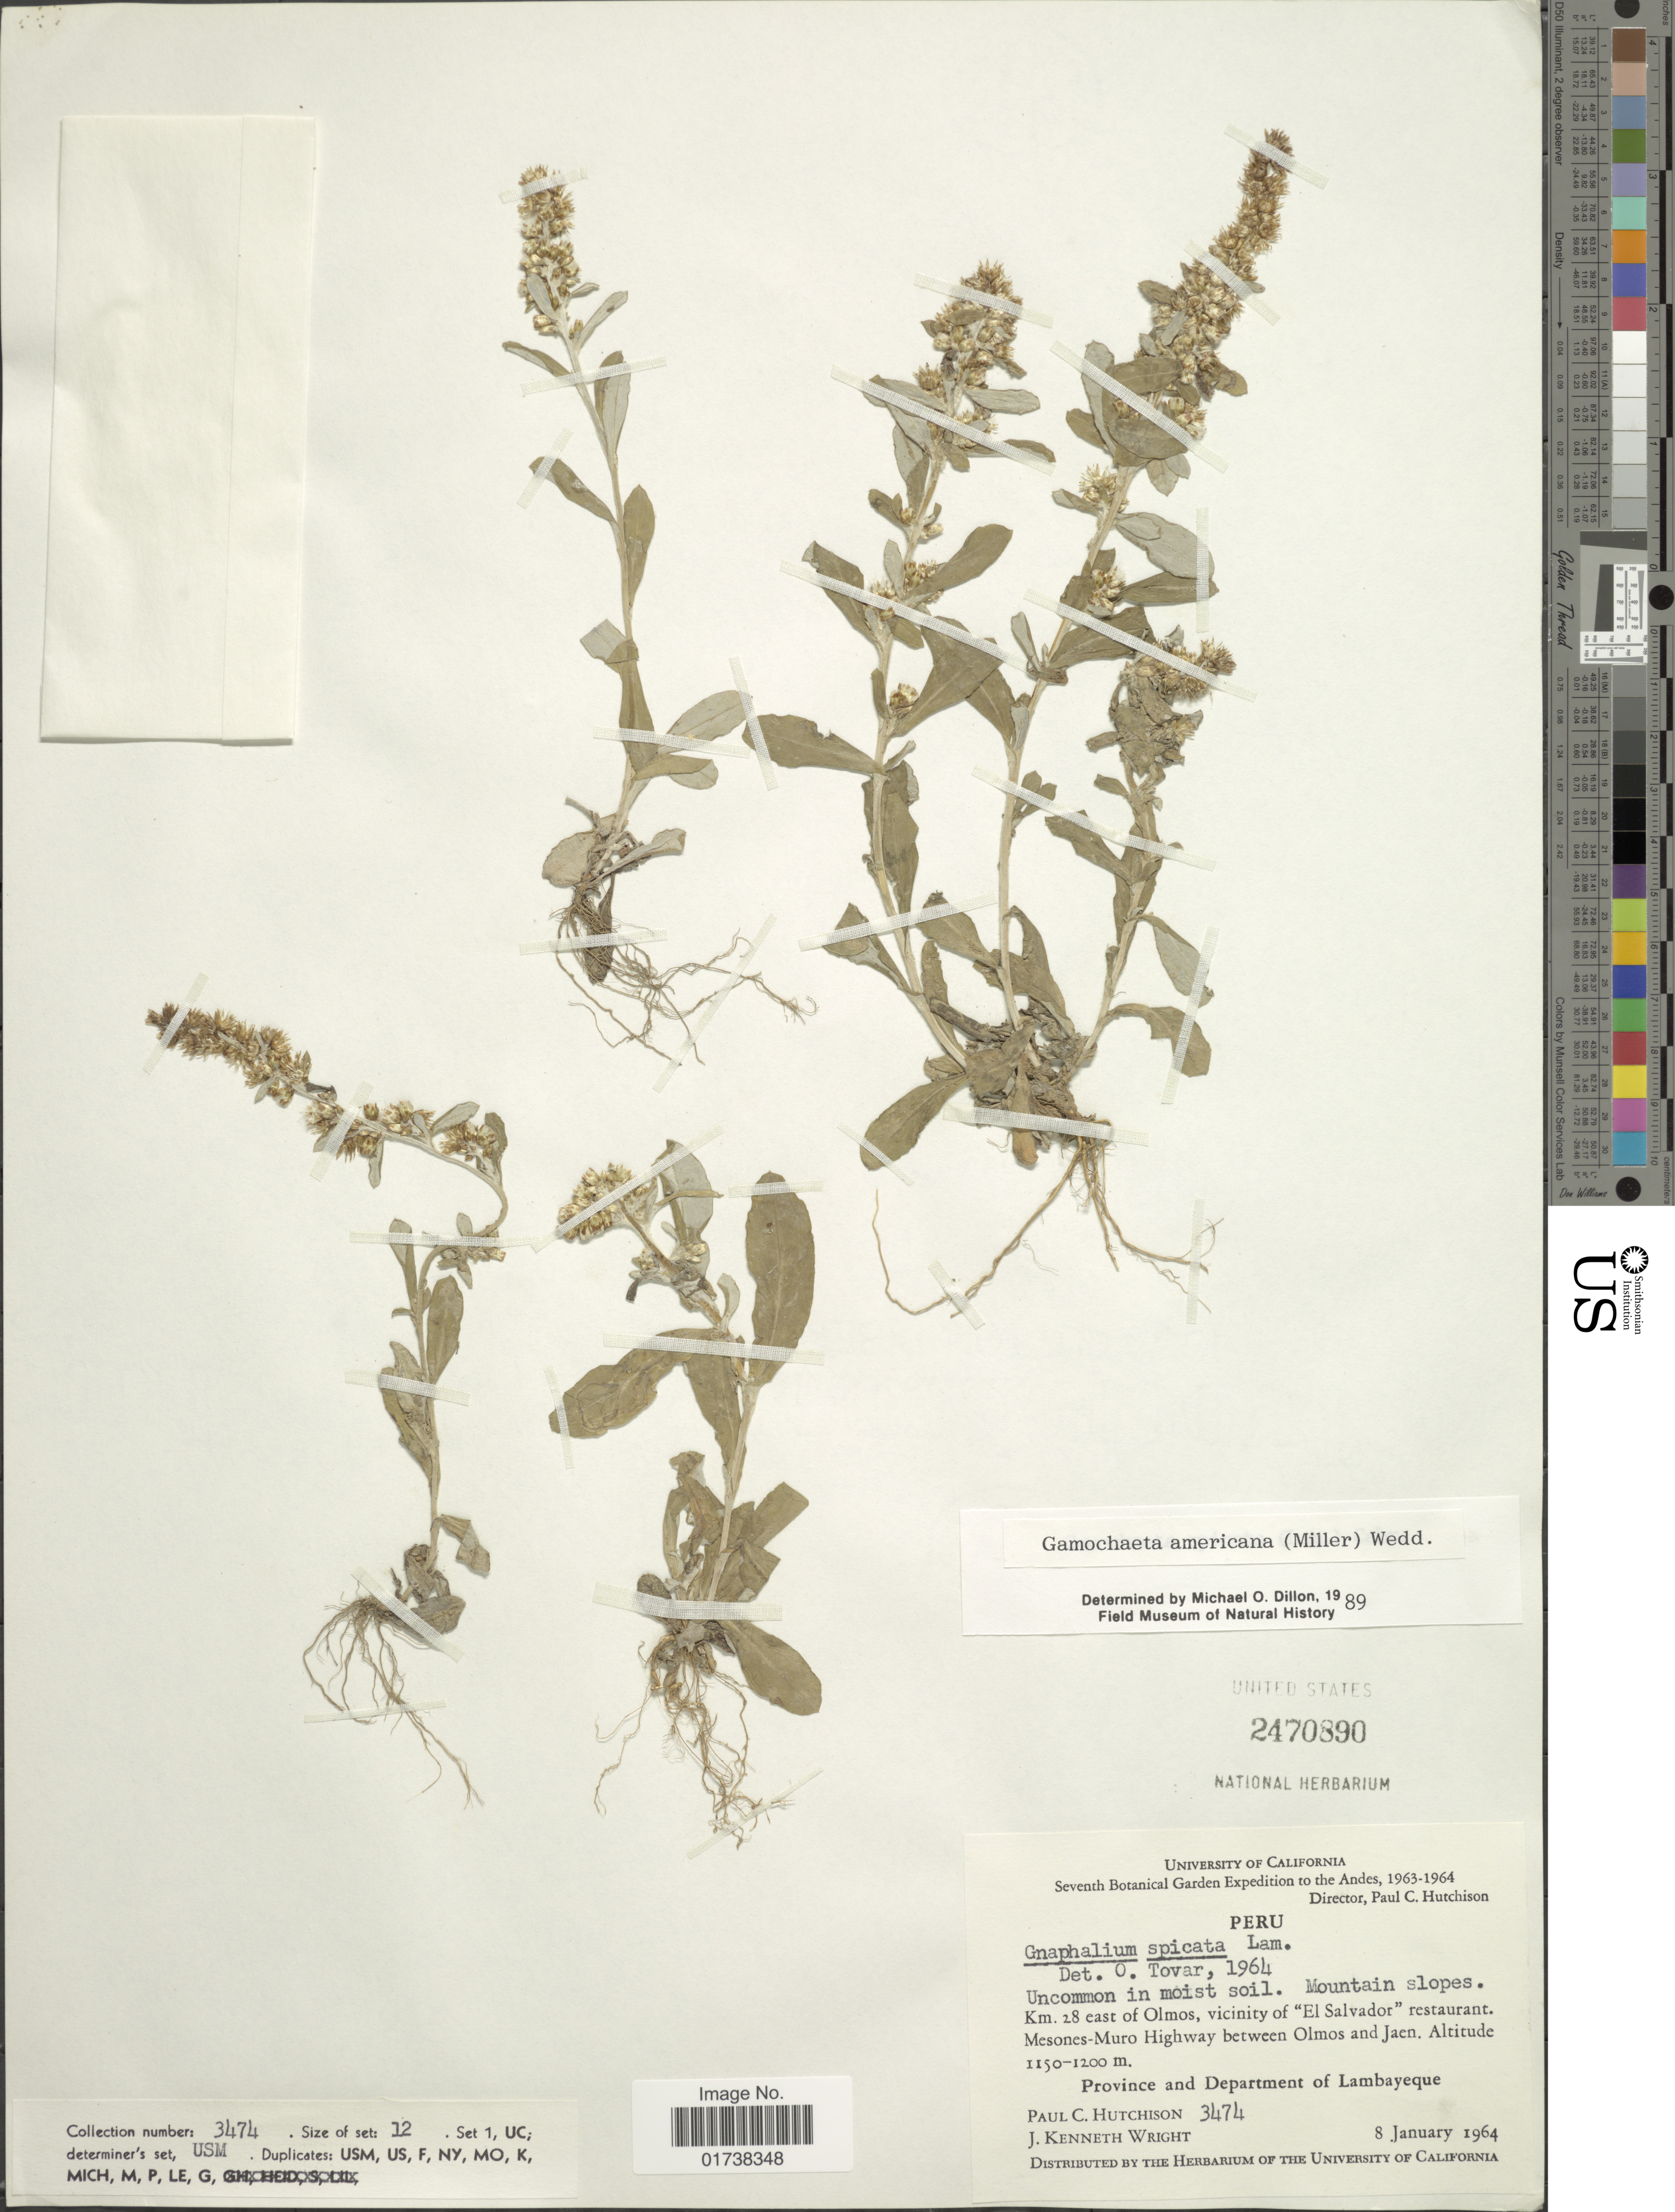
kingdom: Plantae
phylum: Tracheophyta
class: Magnoliopsida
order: Asterales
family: Asteraceae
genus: Gamochaeta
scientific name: Gamochaeta americana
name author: (Mill.) Wedd.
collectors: P. C. Hutchison & J. K. Wright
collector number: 3474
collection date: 1964-01-08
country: Peru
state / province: Lambayeque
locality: Deparrtment of Lambayeque, Km. 28 east of Olmos, vicinity of "El Salvador" restaurant, Mesones-Muro Highway between Olmos and Jaen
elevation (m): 1150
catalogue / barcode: US 2470890